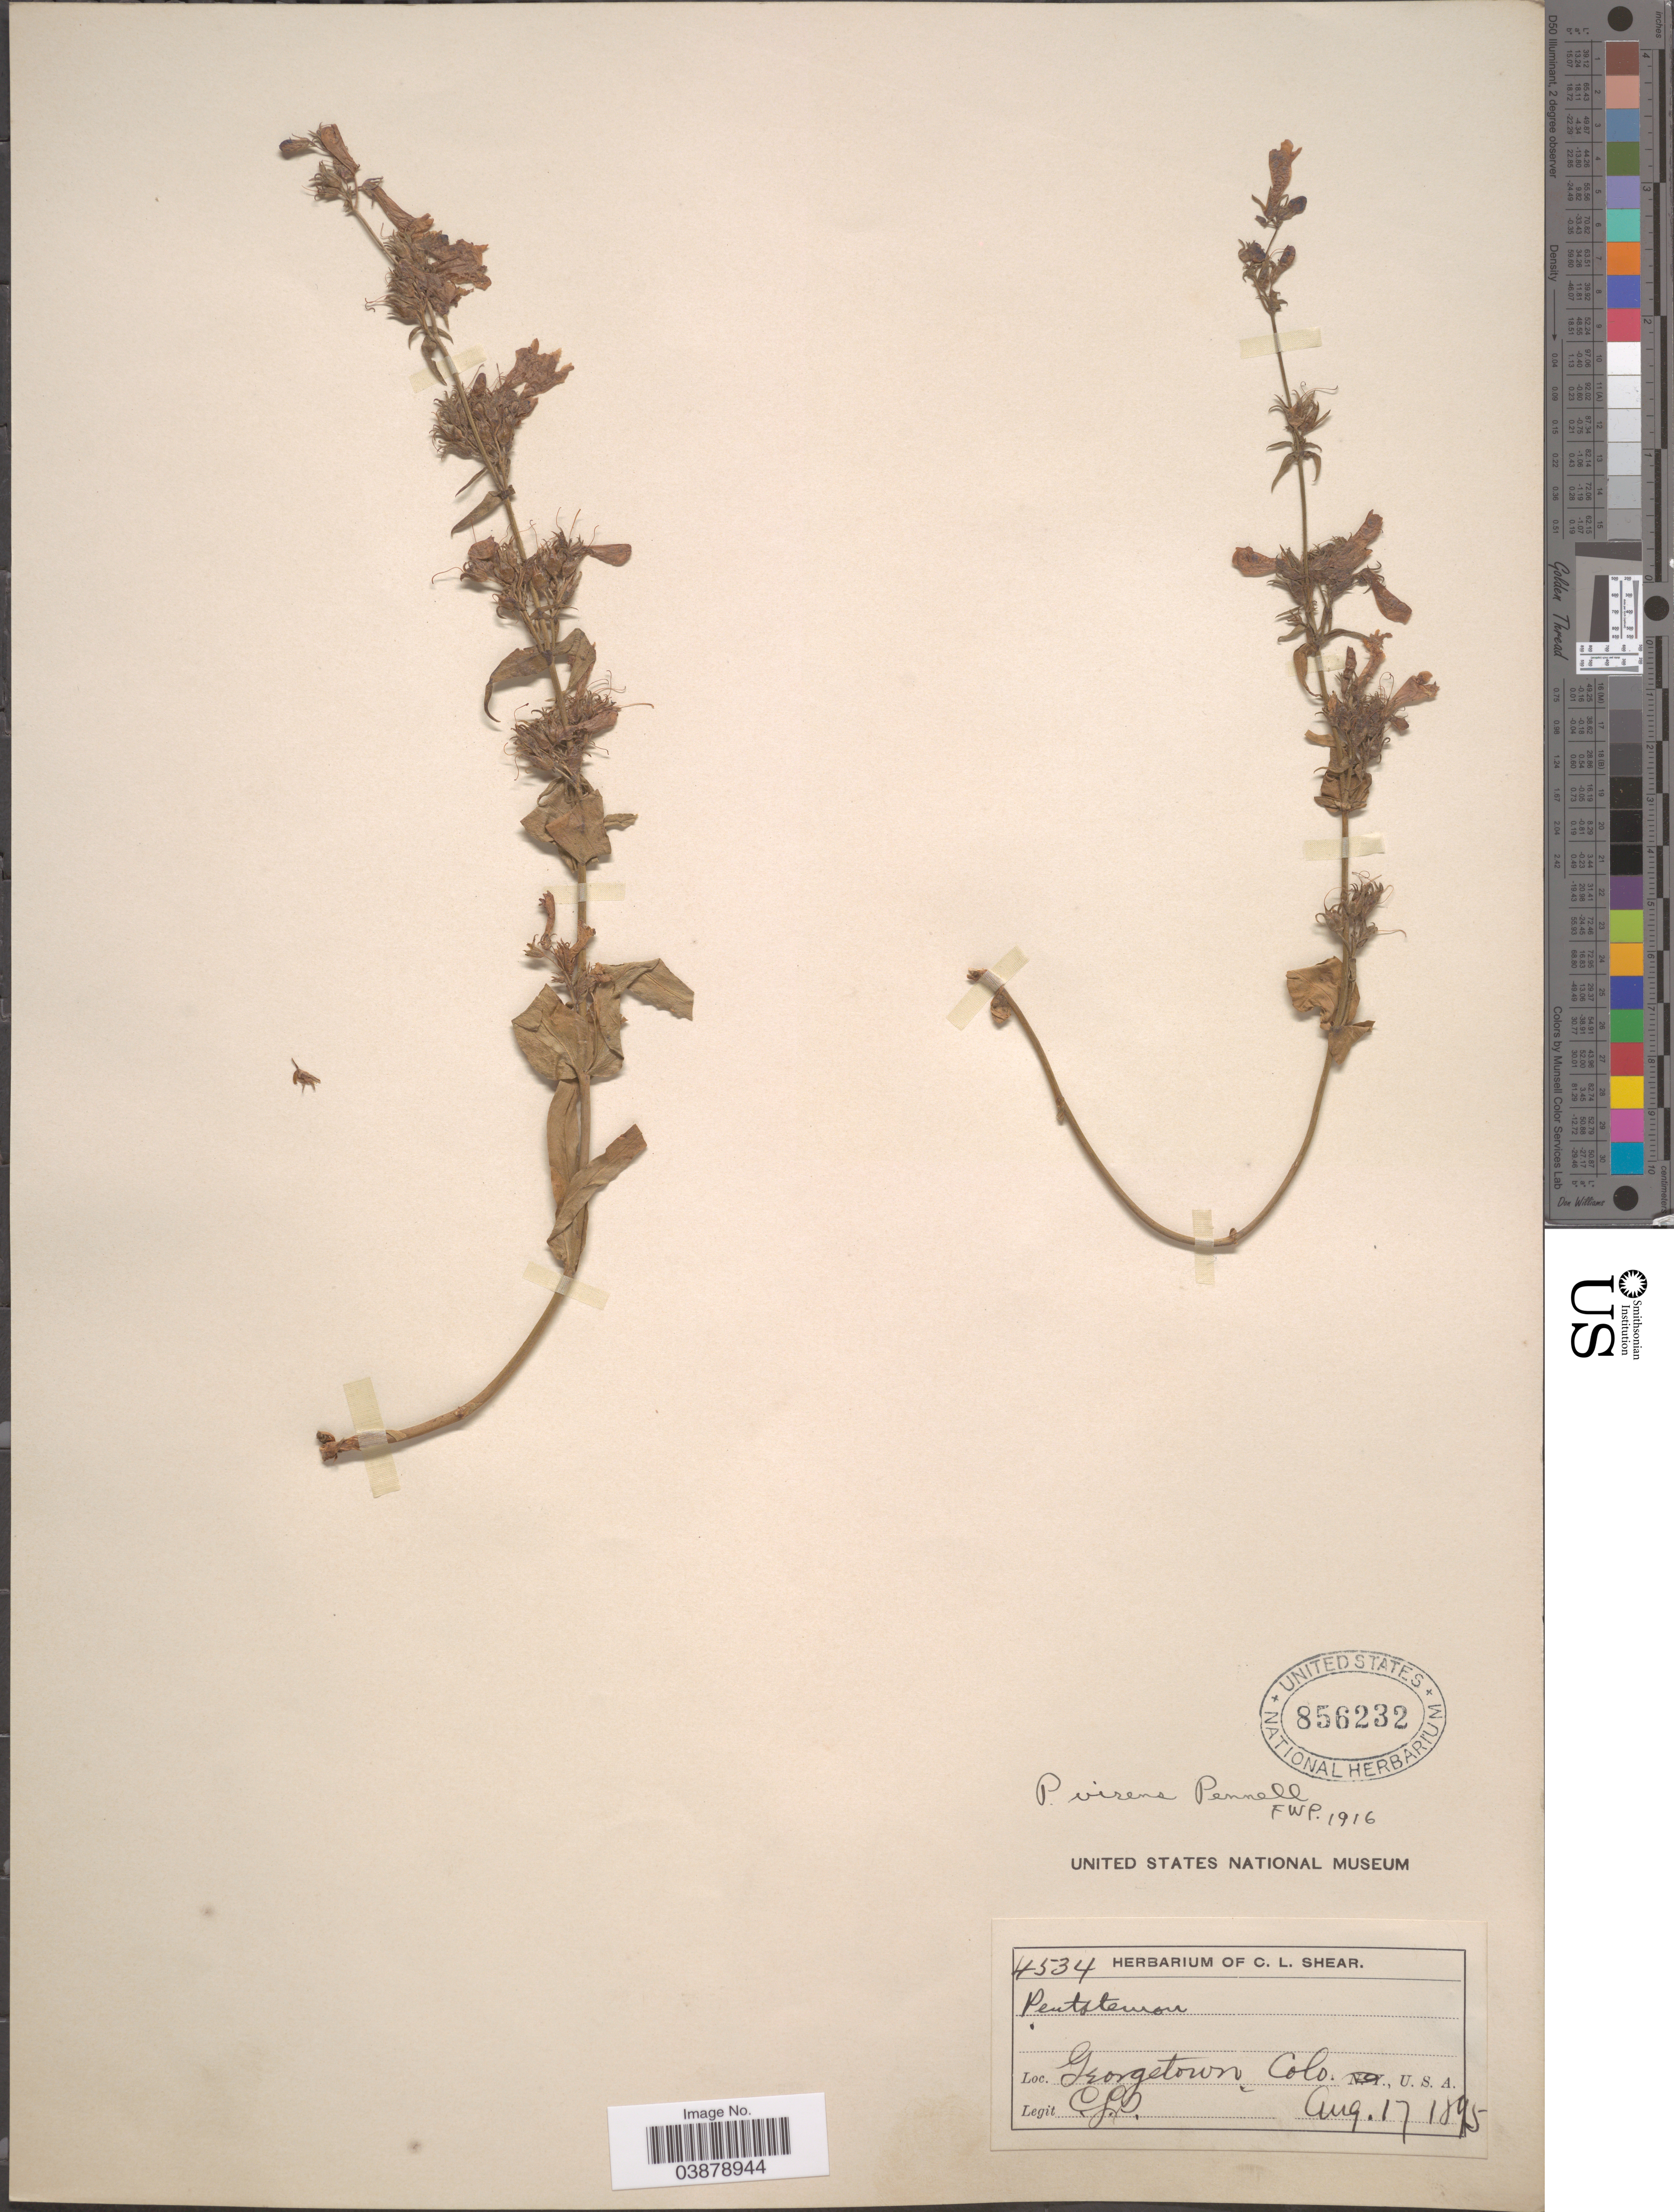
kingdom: Plantae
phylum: Tracheophyta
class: Magnoliopsida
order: Lamiales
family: Plantaginaceae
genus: Penstemon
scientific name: Penstemon virens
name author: Pennell ex Rydb.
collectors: C. L. Shear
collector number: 4534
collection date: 1895-08-17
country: United States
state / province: Colorado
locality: Georgetown.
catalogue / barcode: US 856232